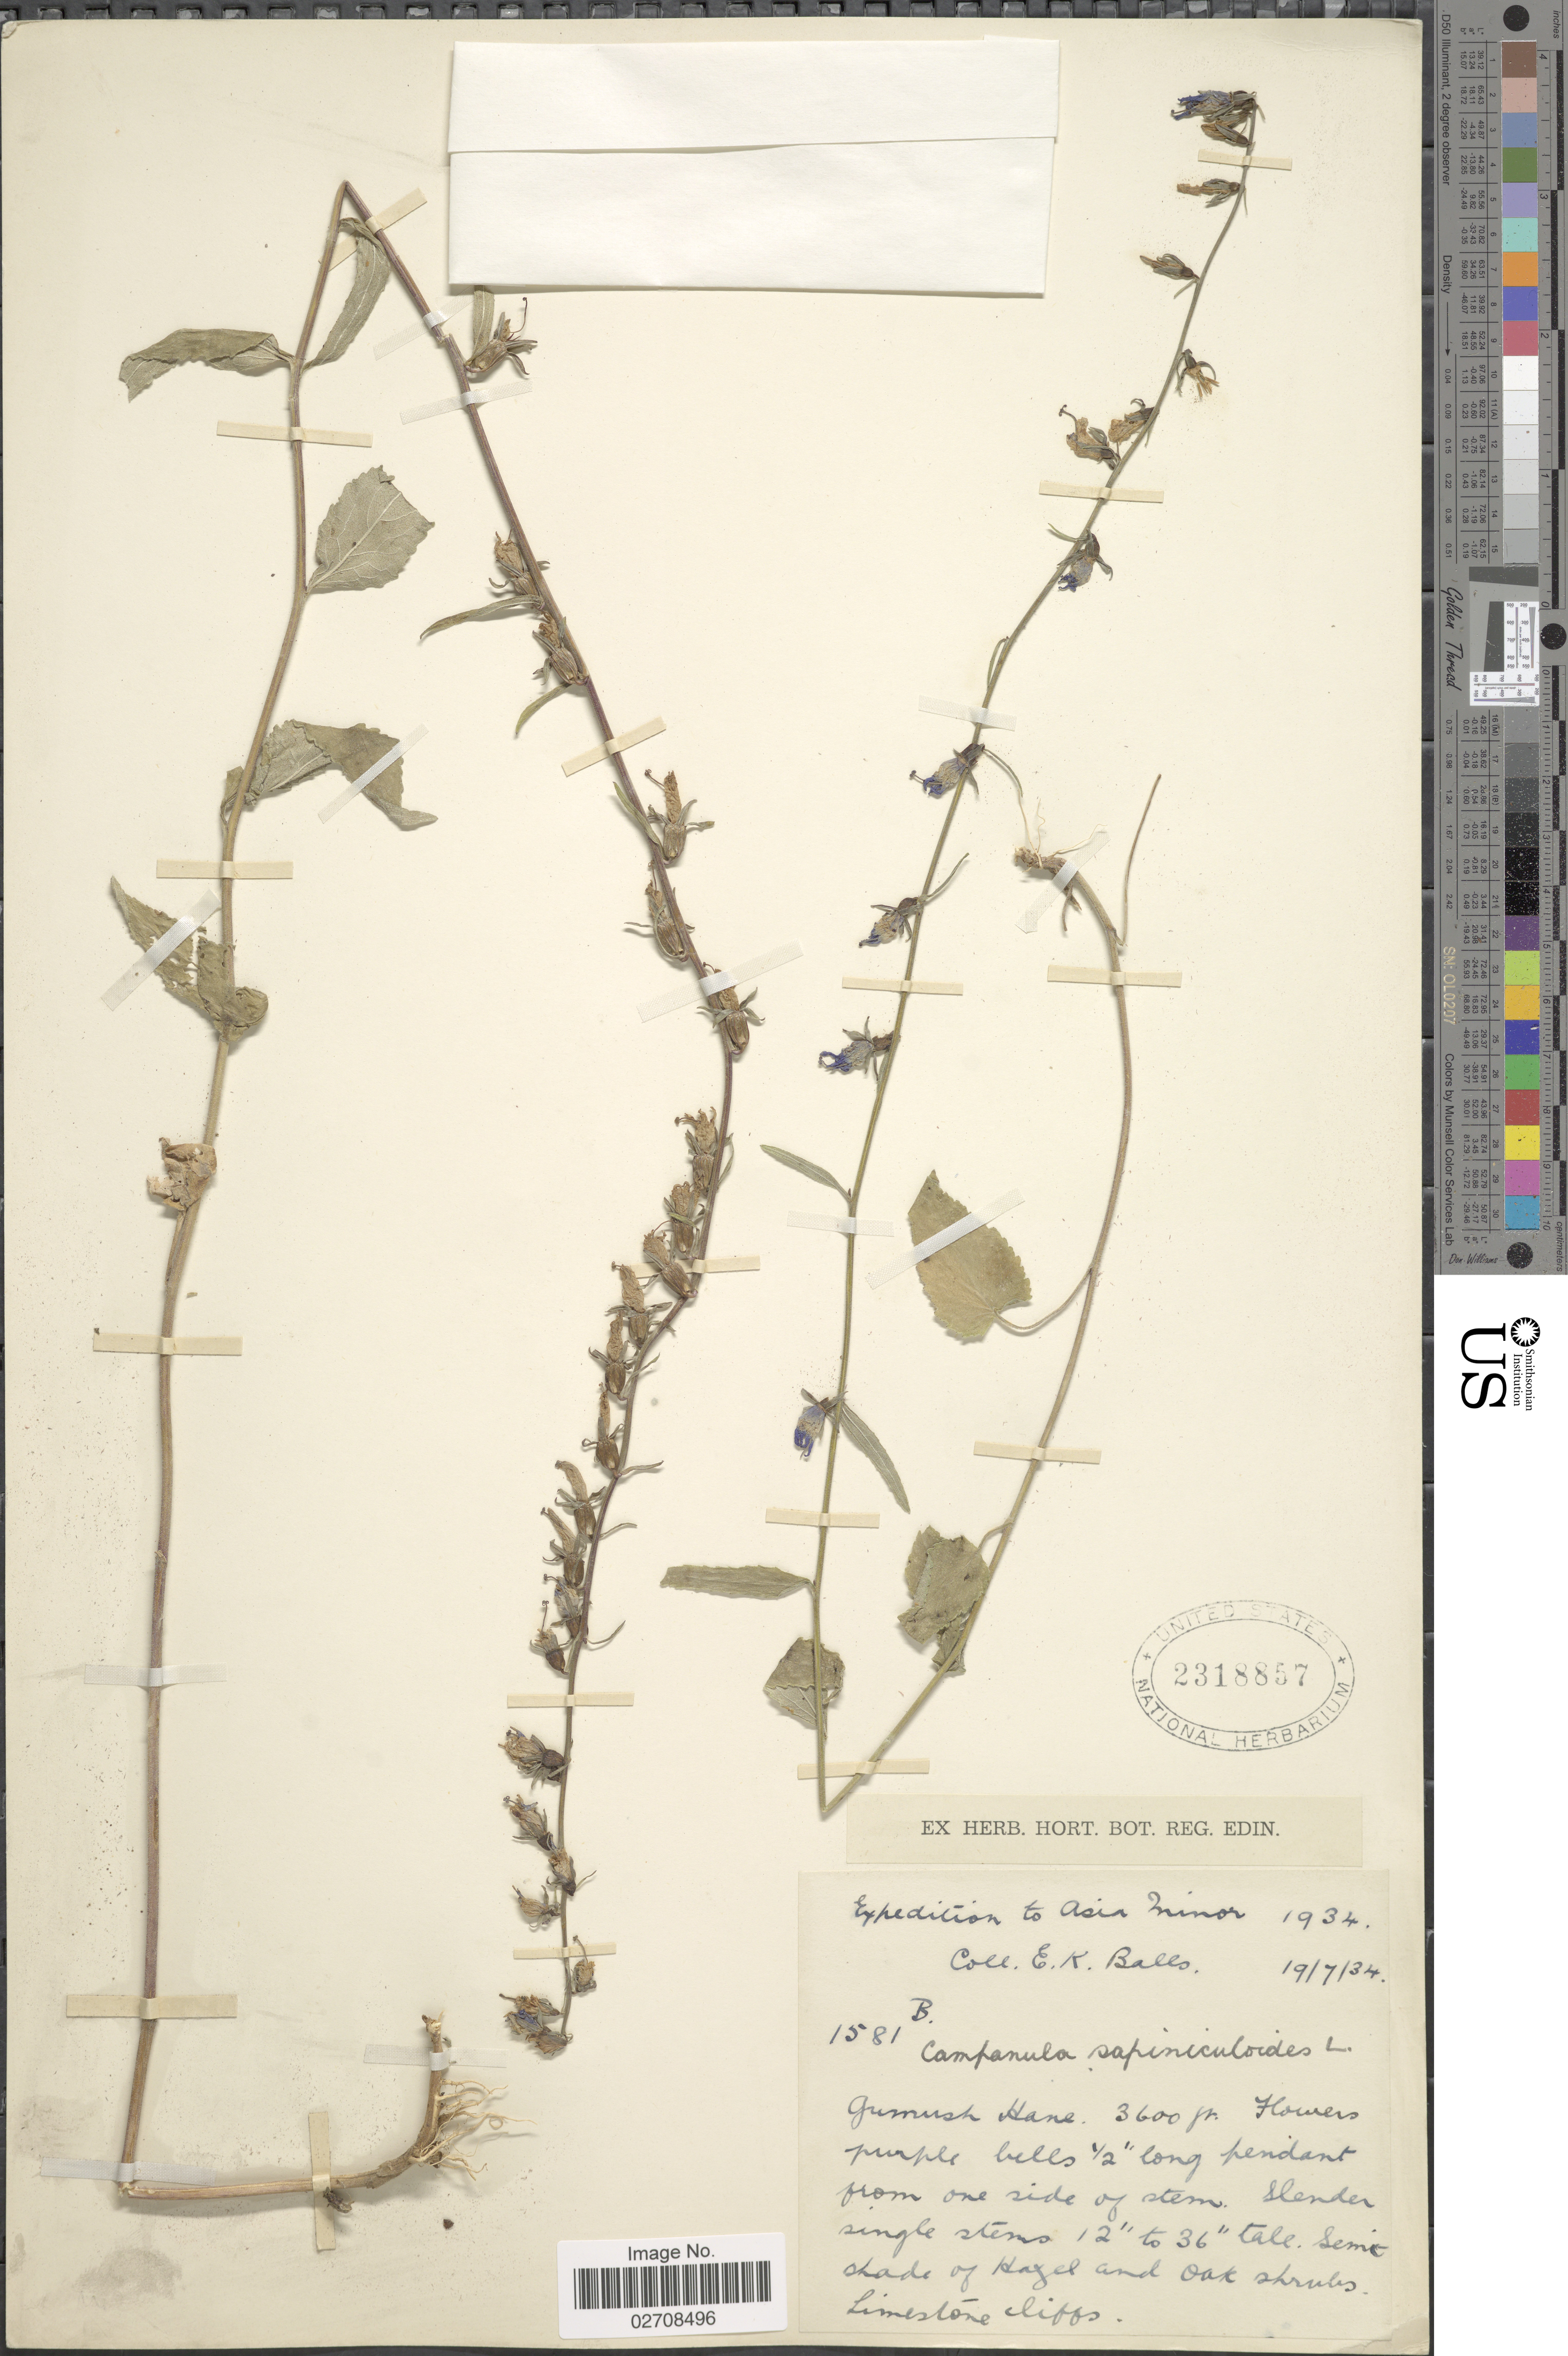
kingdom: Plantae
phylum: Tracheophyta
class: Magnoliopsida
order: Asterales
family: Campanulaceae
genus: Campanula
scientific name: Campanula rapunculoides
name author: L.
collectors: E. K. Balls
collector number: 1581B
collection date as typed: Transcribed d/m/y: 19/7/34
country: Turkey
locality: Asia Minor, Gumushane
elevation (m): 1097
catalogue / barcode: US 2318857